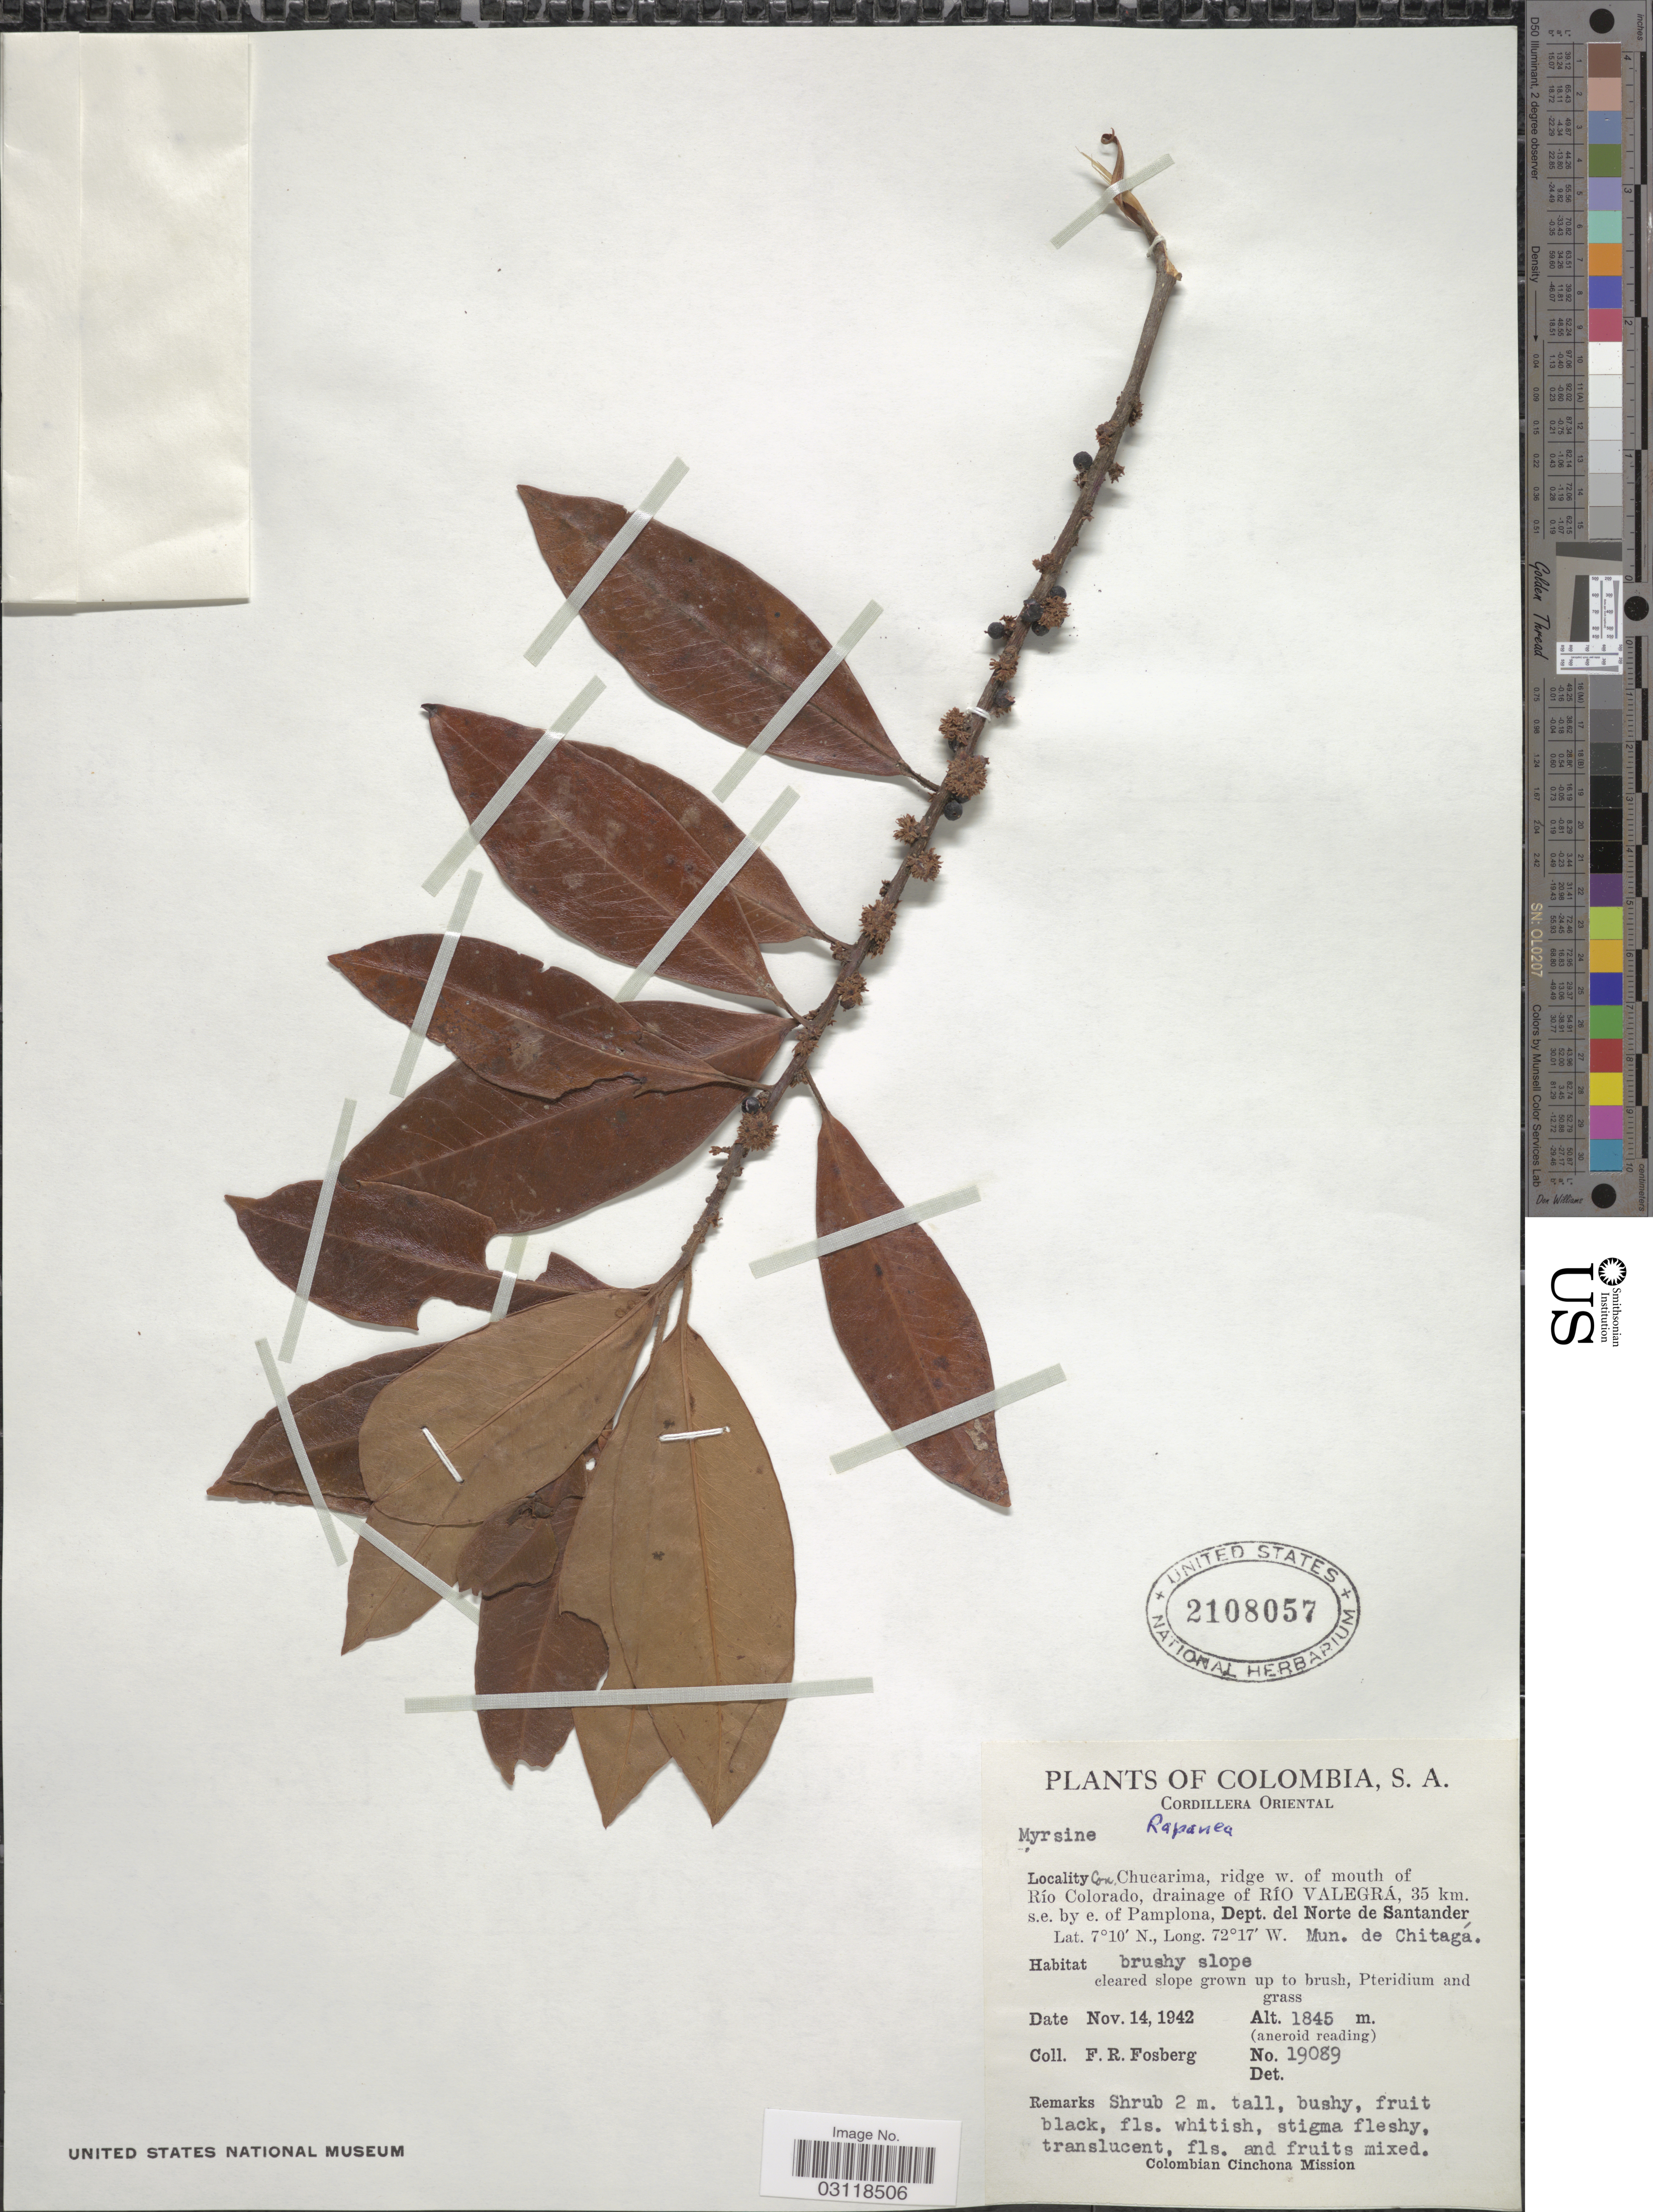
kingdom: Plantae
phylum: Tracheophyta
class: Magnoliopsida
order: Ericales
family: Primulaceae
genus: Rapanea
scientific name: Rapanea sessiliflora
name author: Mez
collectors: F. R. Fosberg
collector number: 19089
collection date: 1942-11-14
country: Colombia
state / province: Norte de Santander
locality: Cordillera Oriental. Cor. Chucarima, ridge w. of mouth of Río Colorado, drainage of Río Valegrá, 35 km. s. e. by e. of Pamplona, Dept. del Norte de Santander. Mun. de Chitagá.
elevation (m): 1845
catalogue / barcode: US 2108057